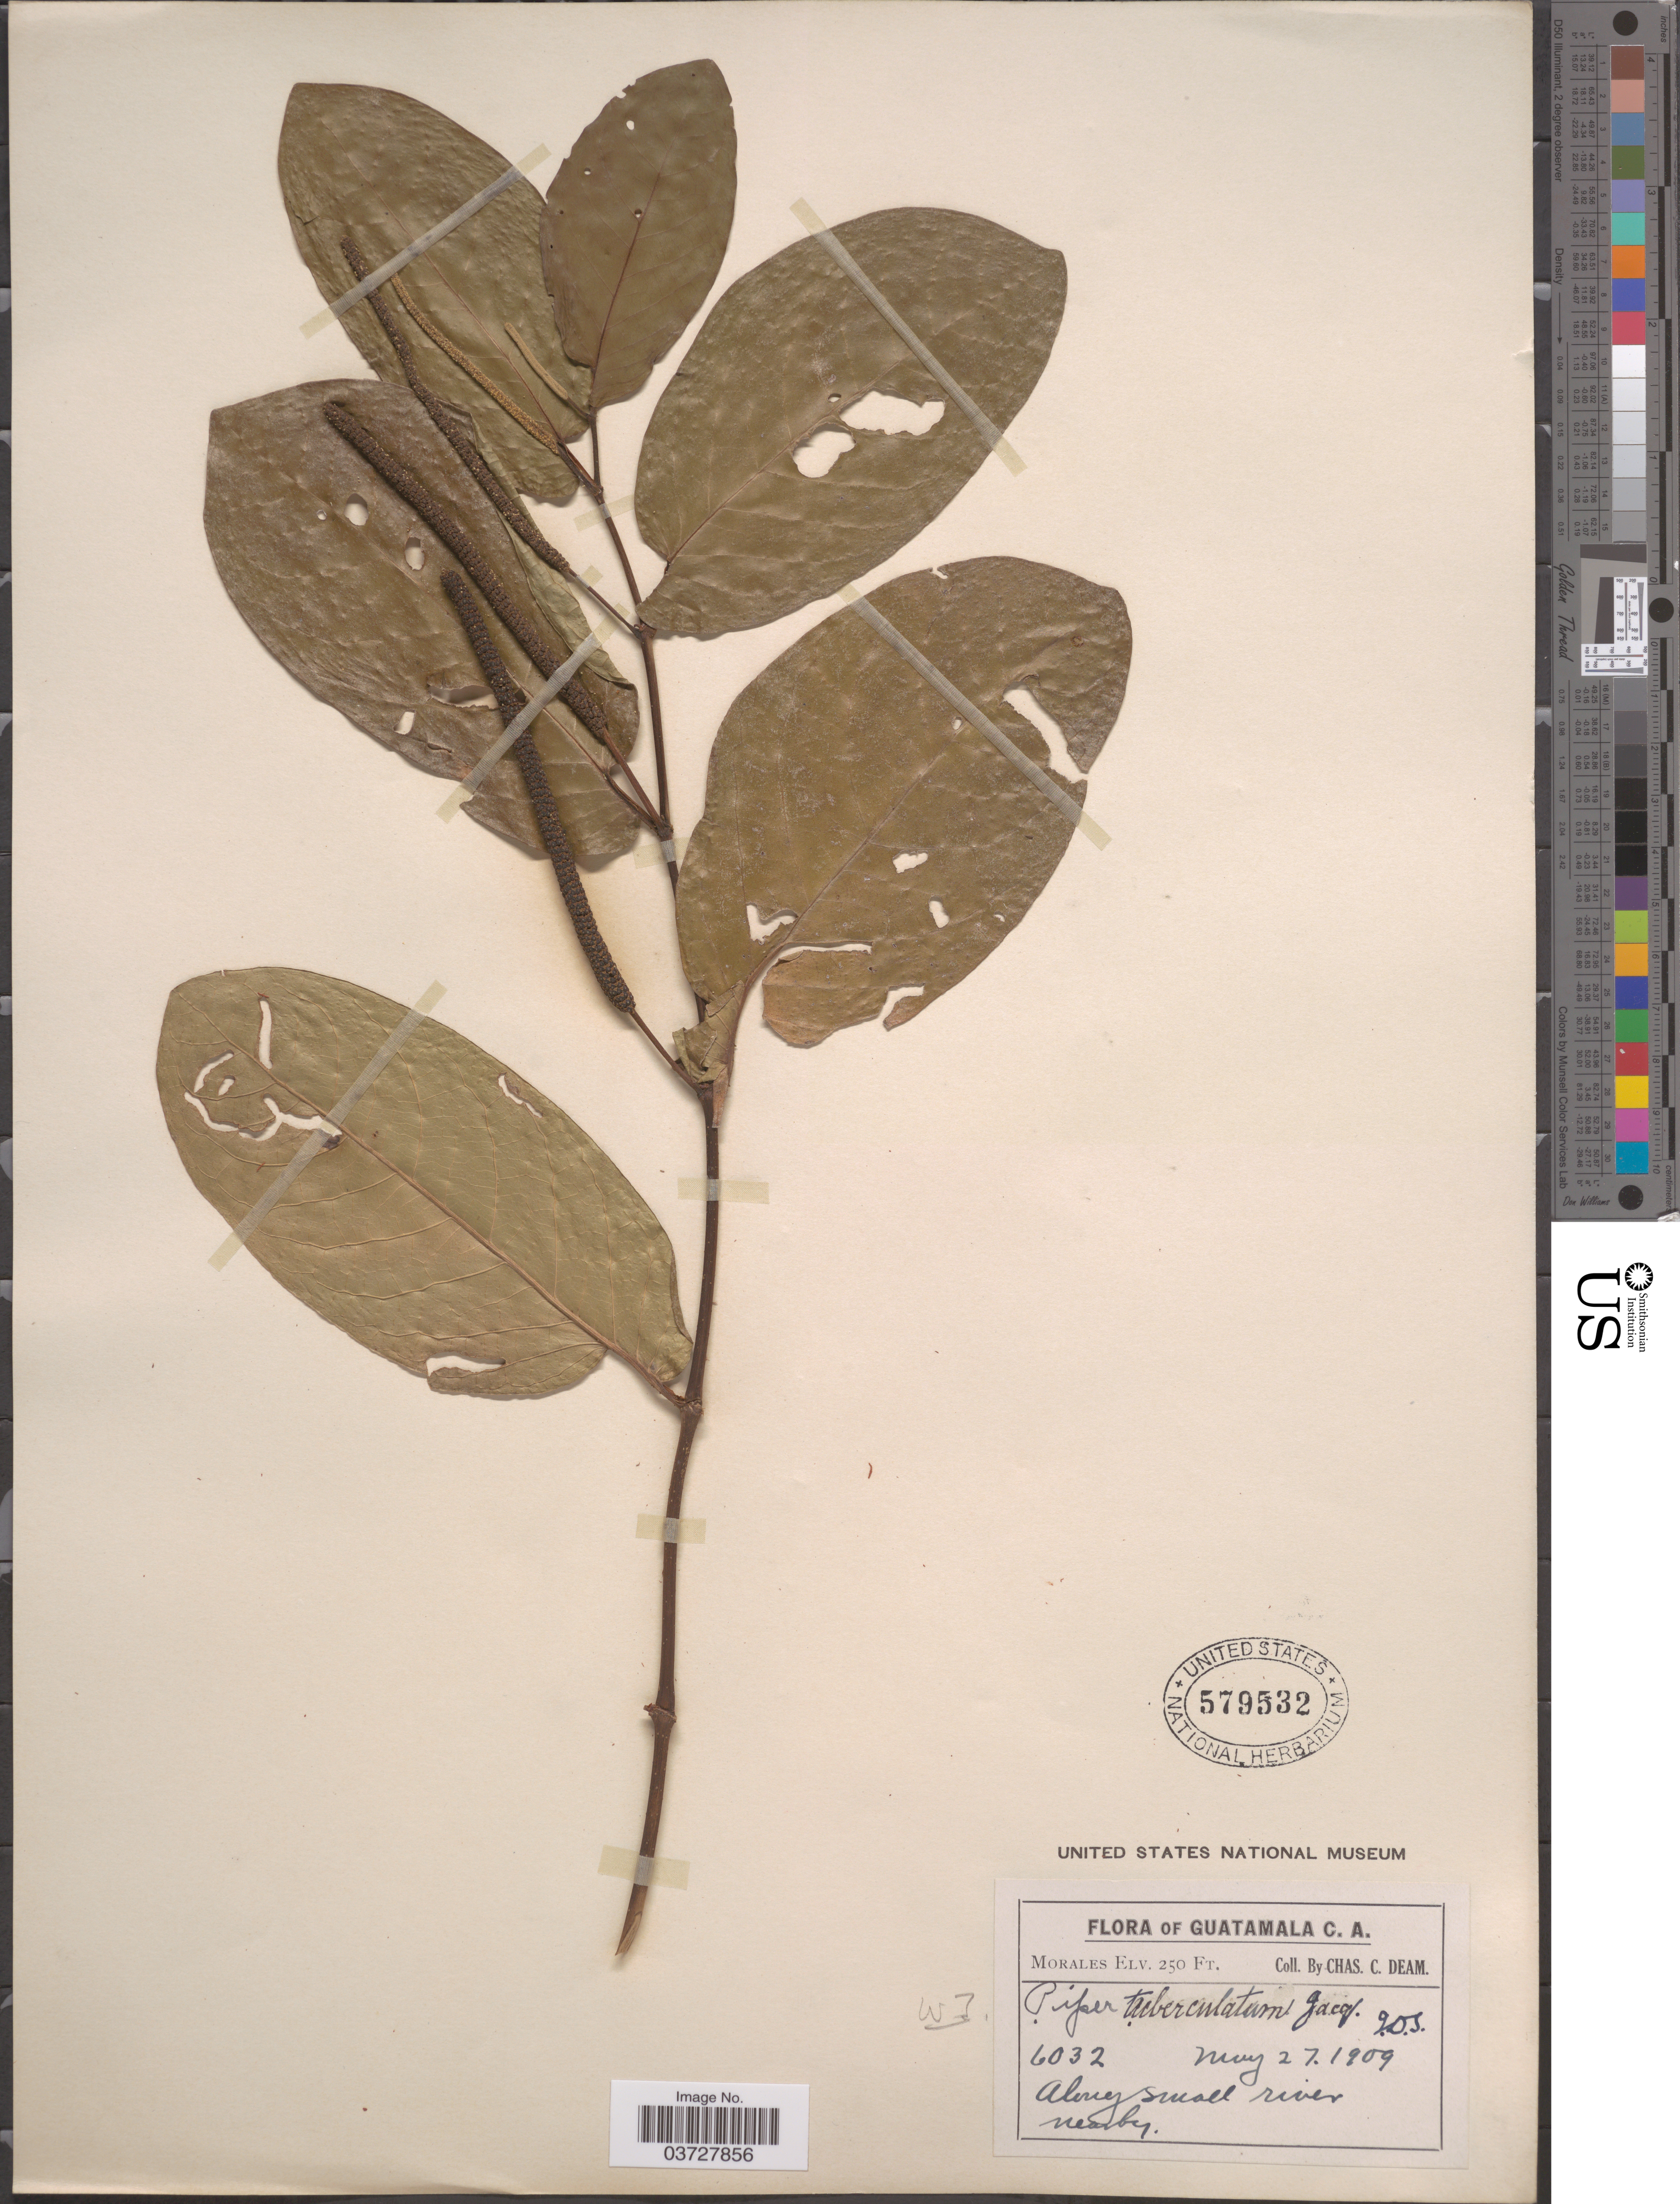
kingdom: Plantae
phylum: Tracheophyta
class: Magnoliopsida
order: Piperales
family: Piperaceae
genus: Piper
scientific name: Piper tuberculatum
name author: Jacq.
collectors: C. C. Deam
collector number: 6032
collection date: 1909-05-27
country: Guatemala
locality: Morales. Along small river nearby.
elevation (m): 76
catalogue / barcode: US 579532